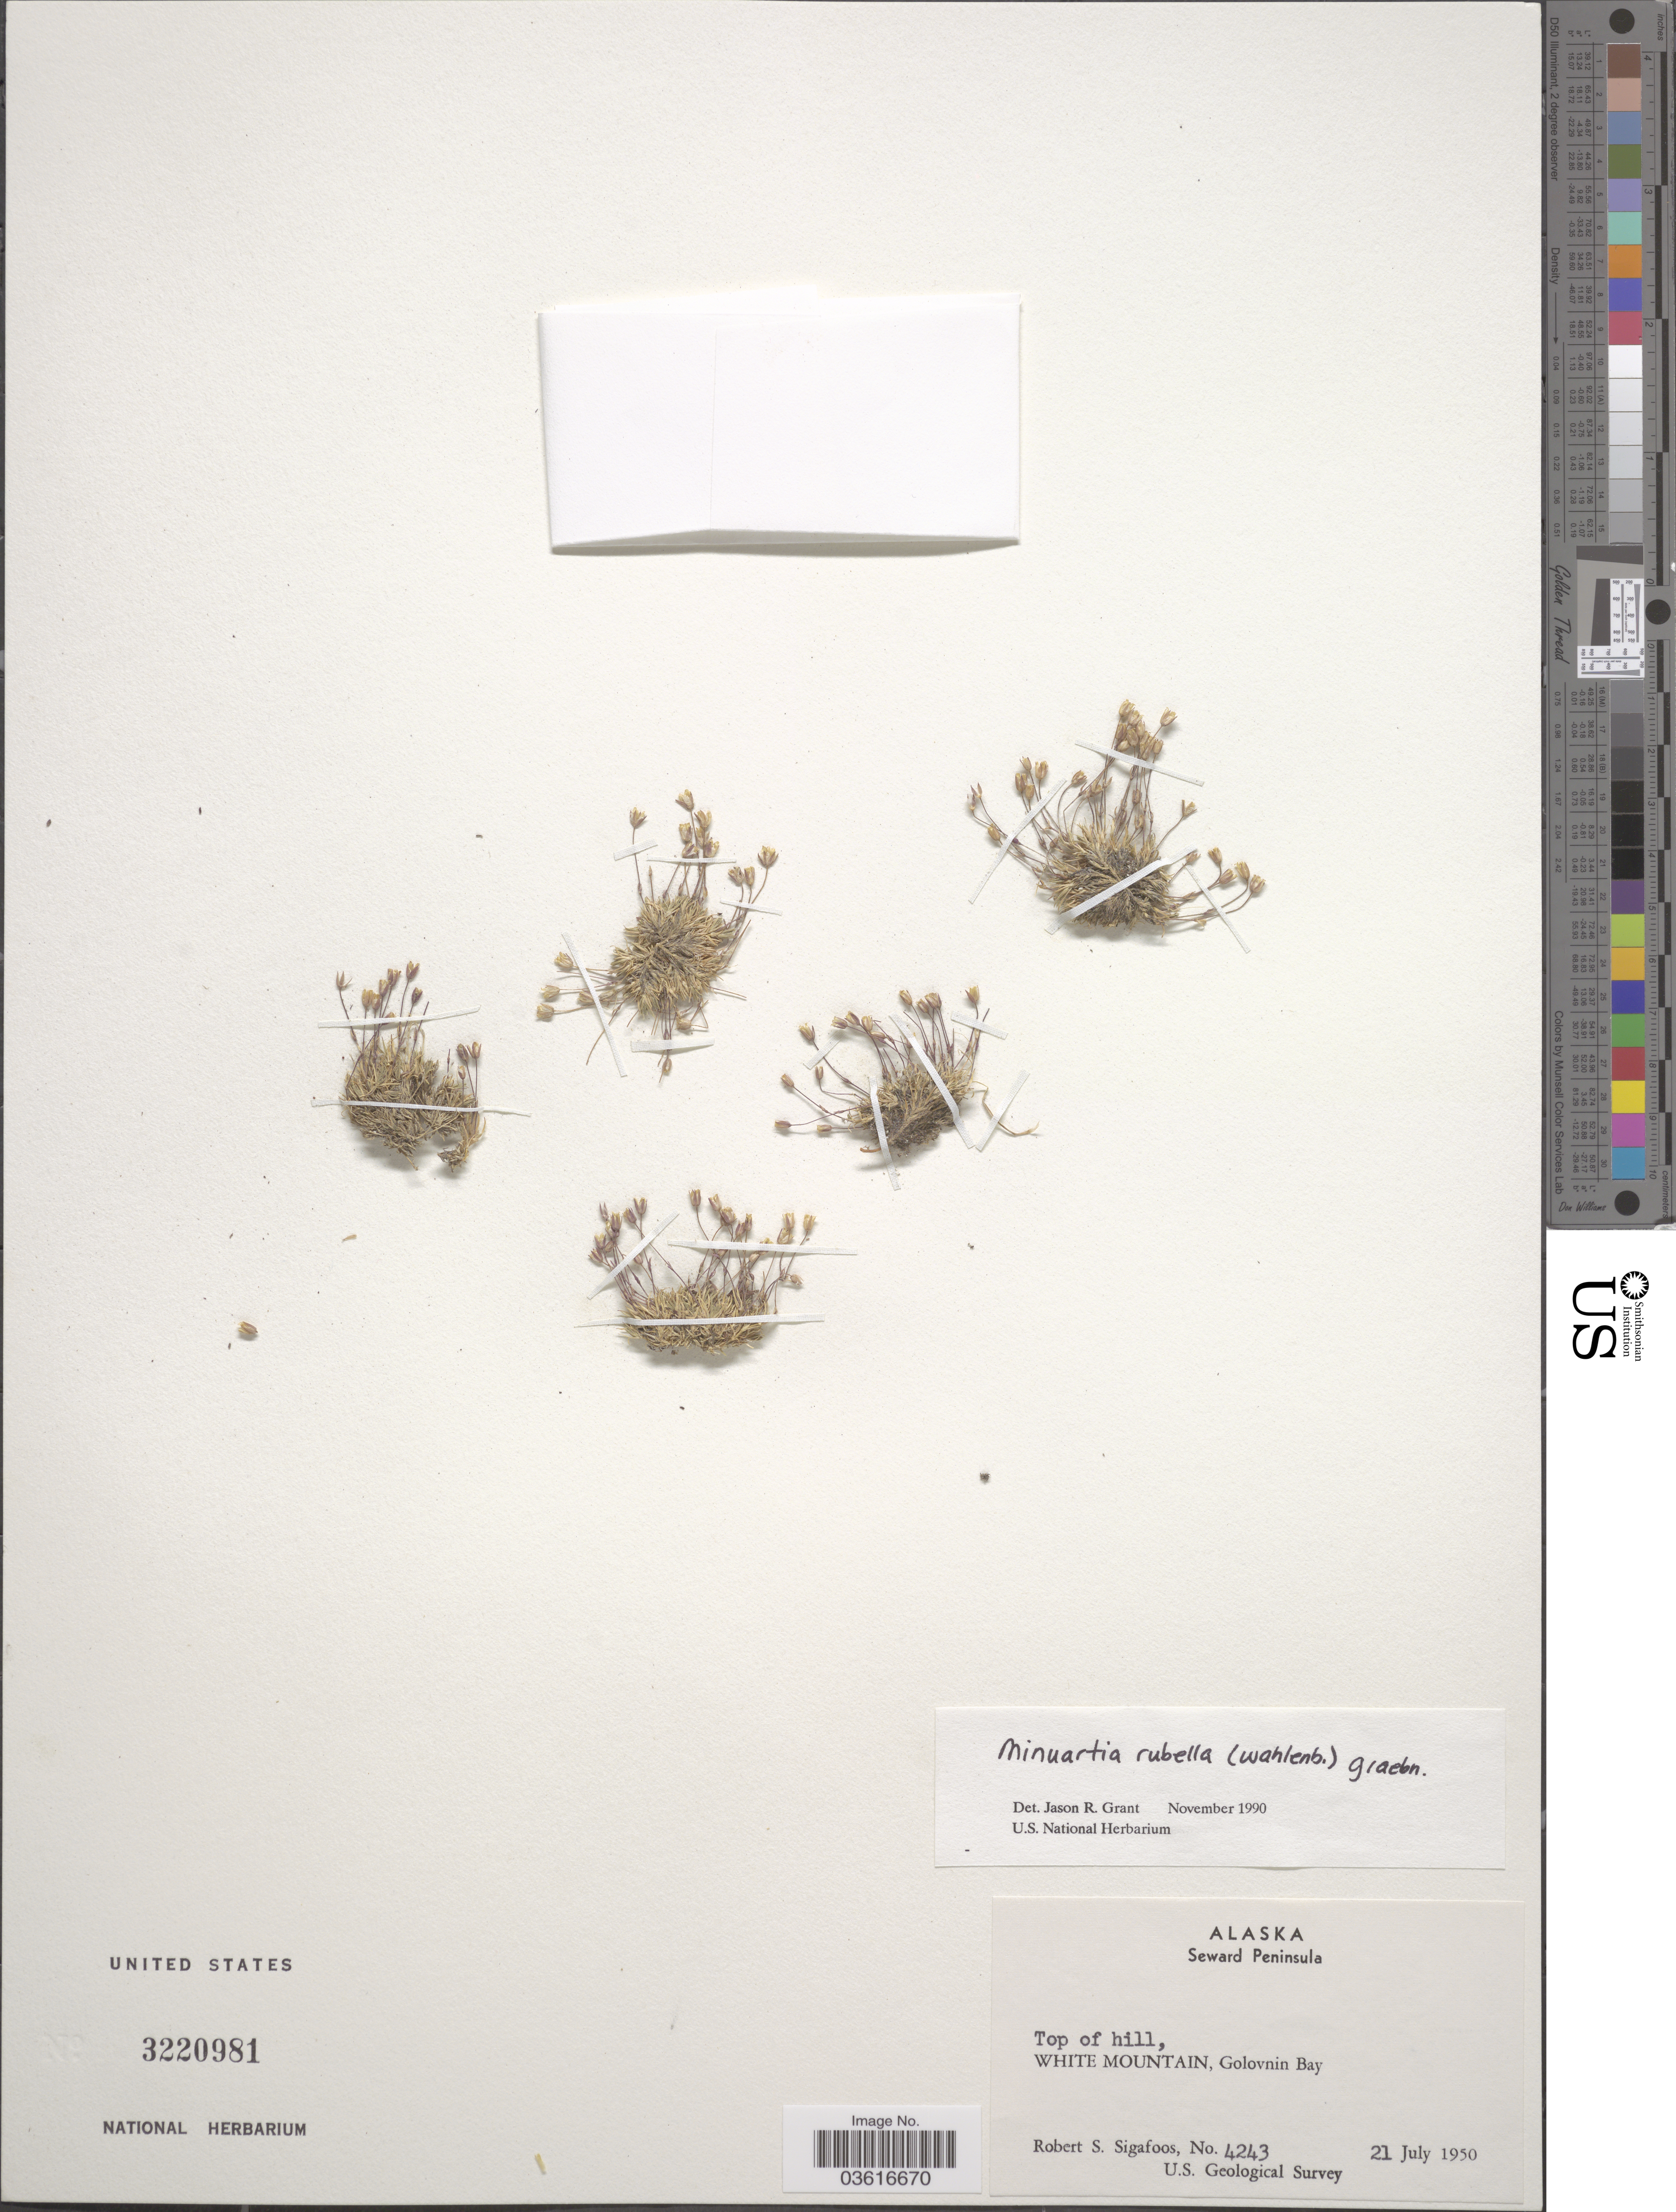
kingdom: Plantae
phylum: Tracheophyta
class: Magnoliopsida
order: Caryophyllales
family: Caryophyllaceae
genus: Minuartia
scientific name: Minuartia rubella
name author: (Wahlenb.) Hiern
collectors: R. Sigafoos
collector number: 4243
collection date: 1950-07-21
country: United States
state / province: Alaska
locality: Seward Peninsula. Top of hill, White Mountain, Golovnin Bay.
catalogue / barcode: US 3220981